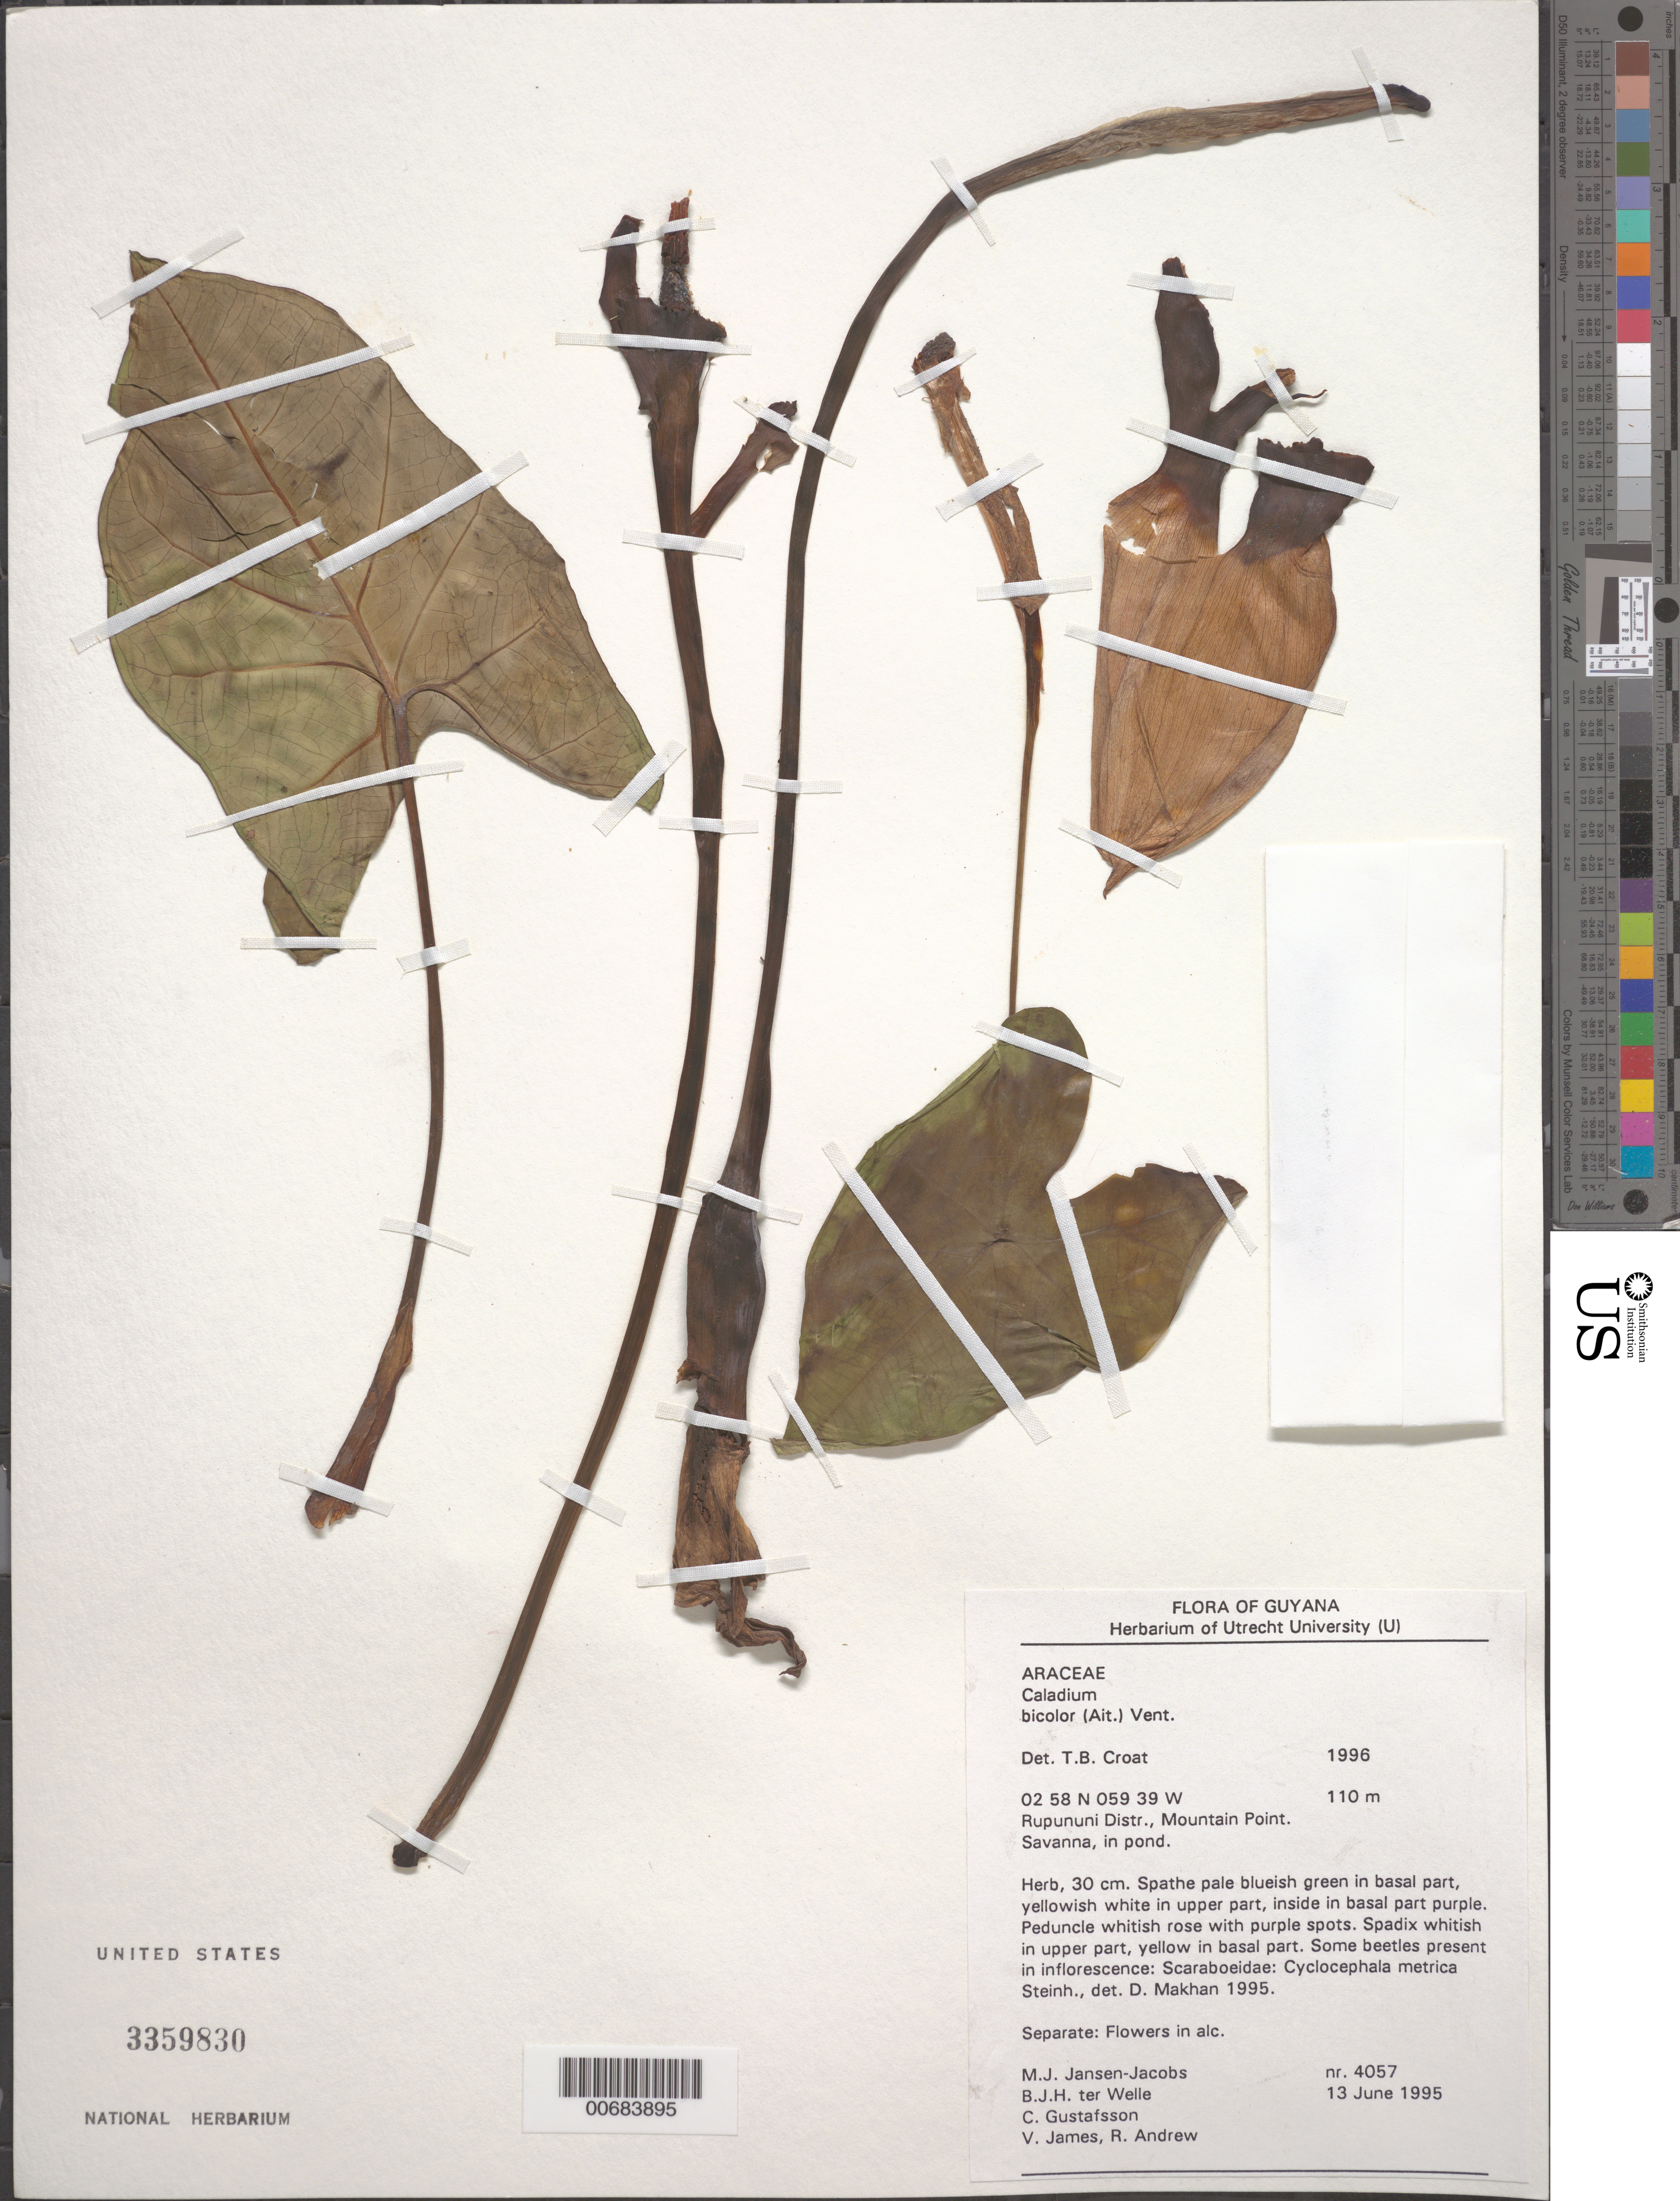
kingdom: Plantae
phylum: Tracheophyta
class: Liliopsida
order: Alismatales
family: Araceae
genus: Caladium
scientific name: Caladium bicolor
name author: (Aiton) Vent.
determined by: Croat, Thomas B., Missouri Botanical Garden (MO)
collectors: M. J. Jansen-Jacobs, B. Welle, C. G. Gustafsson, V. James & R. Andrew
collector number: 4057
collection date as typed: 13-Jun-95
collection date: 1995-06-13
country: Guyana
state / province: U. Takutu-U. Essequibo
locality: Mountain Point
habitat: Savanna, in pond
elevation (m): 110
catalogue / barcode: US 3359830